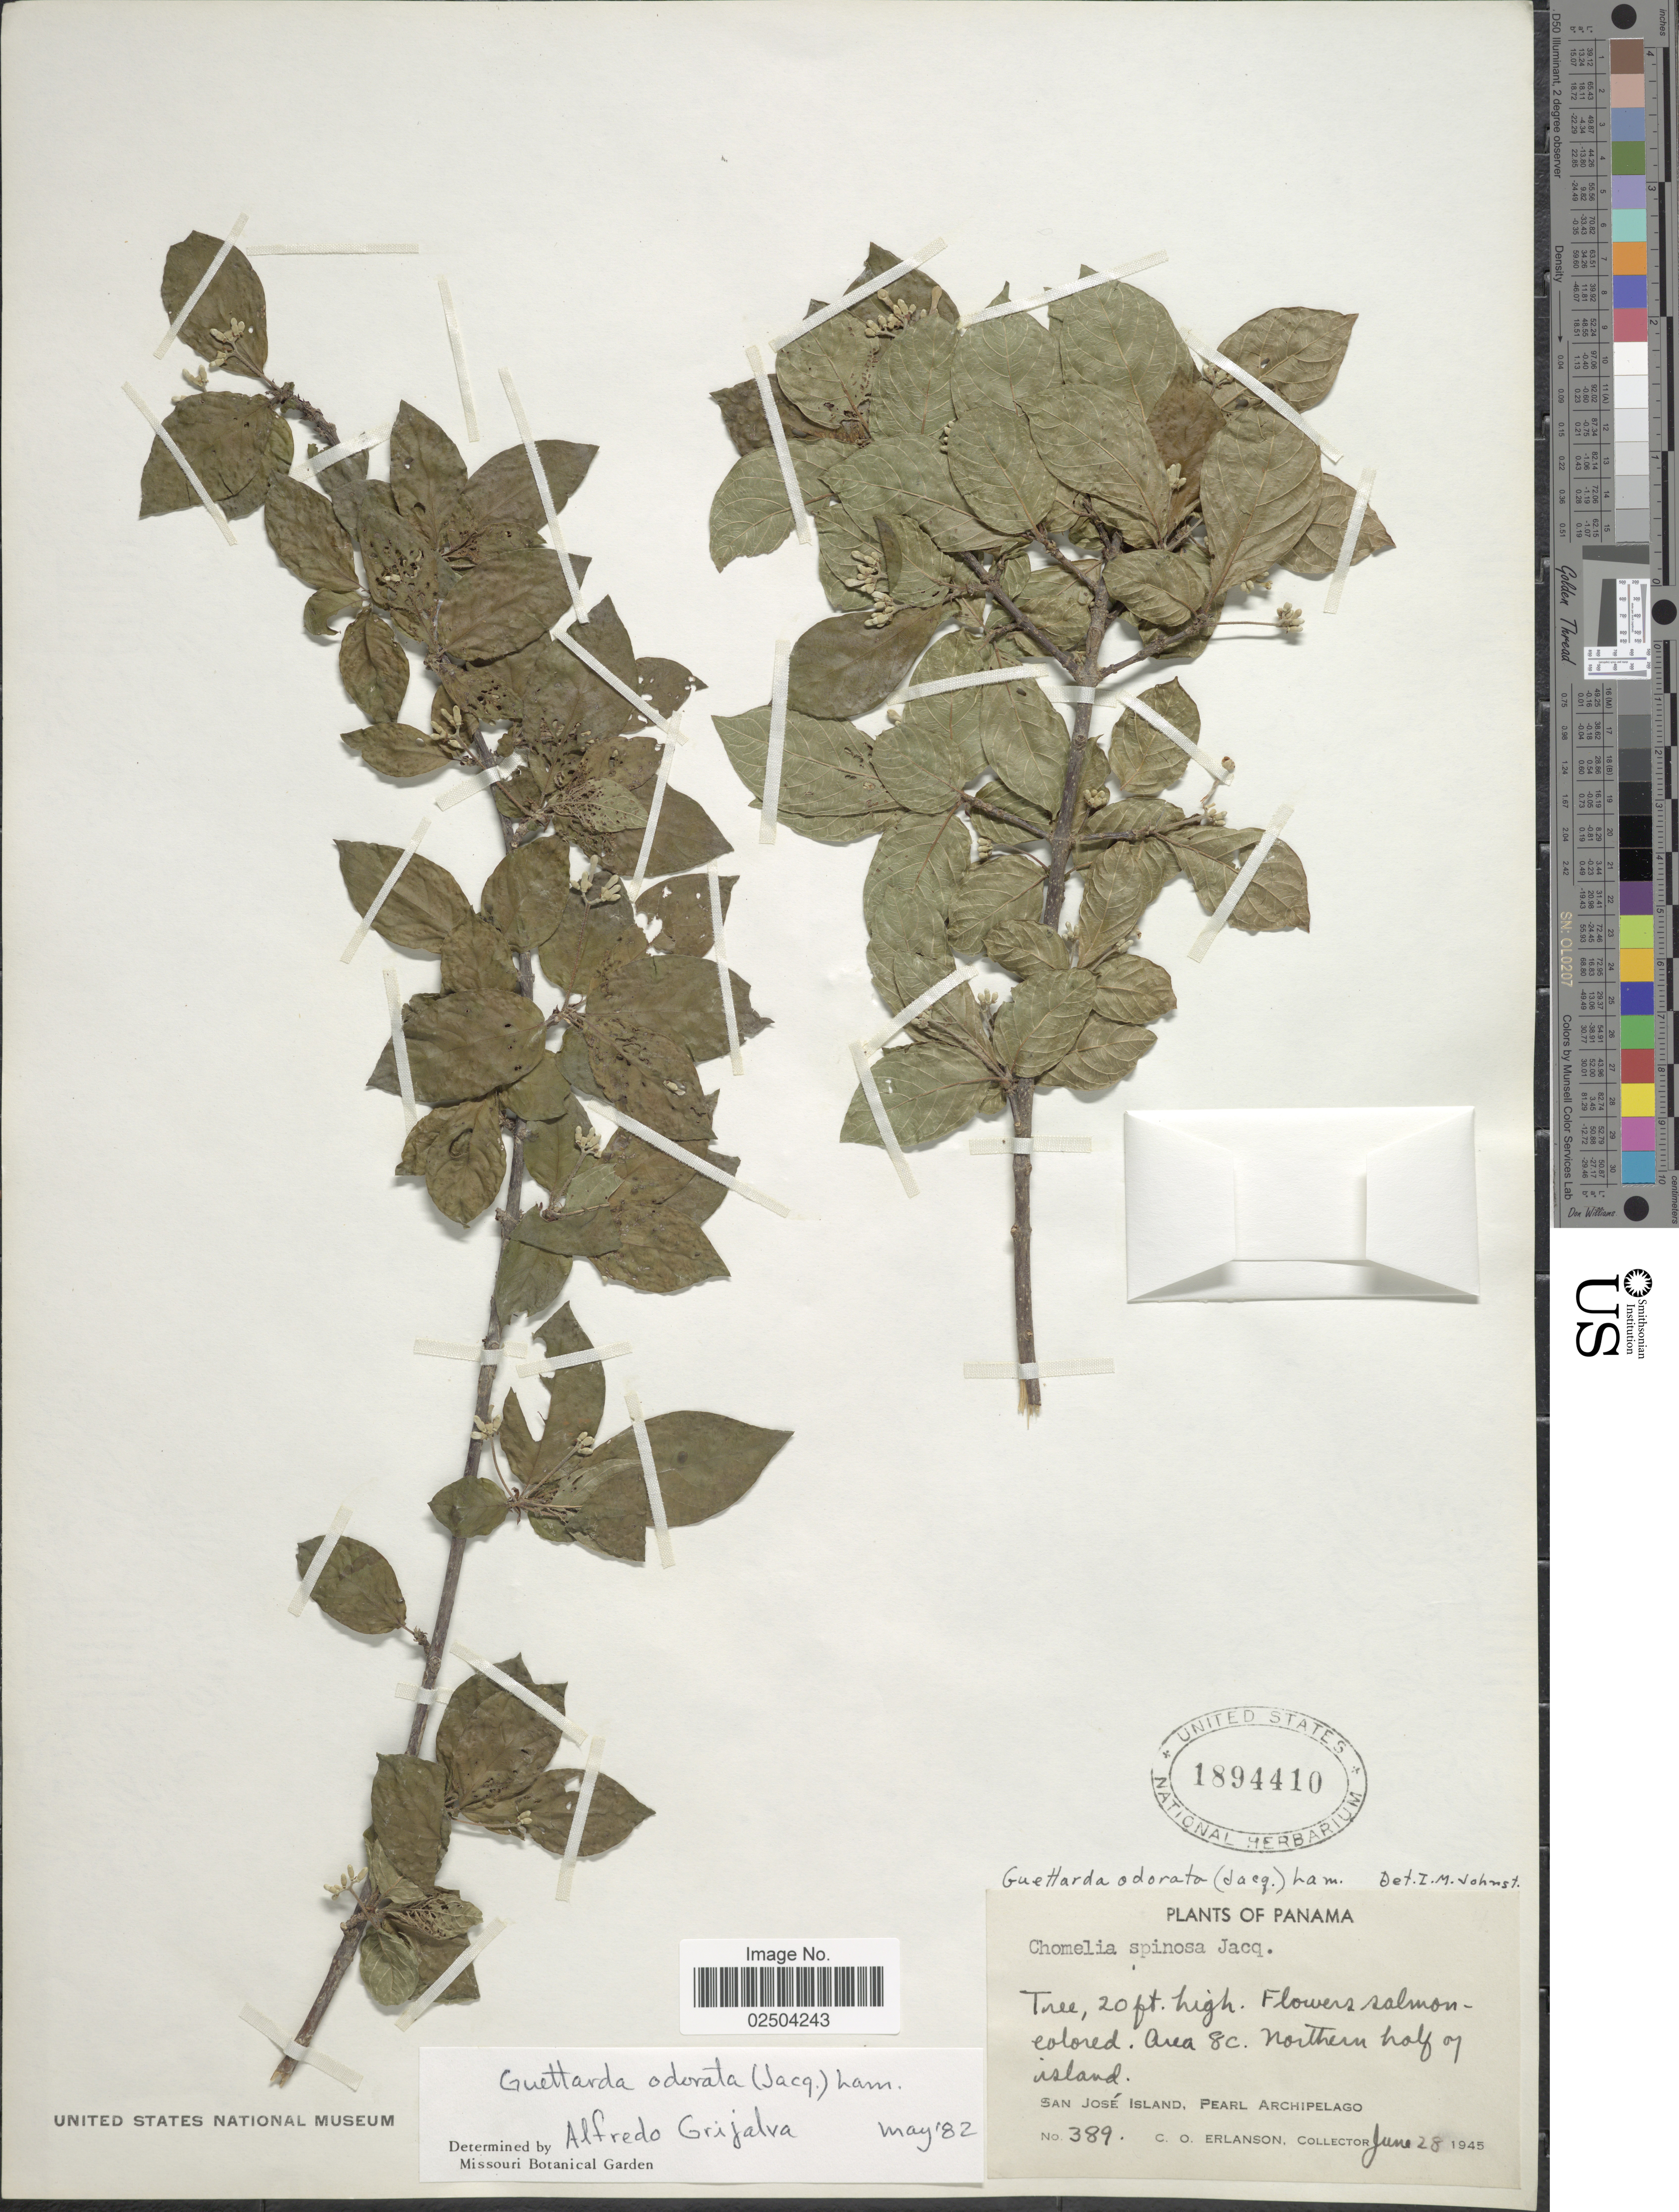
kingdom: Plantae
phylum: Tracheophyta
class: Magnoliopsida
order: Gentianales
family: Rubiaceae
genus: Guettarda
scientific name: Guettarda odorata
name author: (Jacq.) Lam.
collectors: C. O. Erlanson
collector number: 389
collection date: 1945-06-28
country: Panama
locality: San Jose Island, Pearl Archipelago, area 8C, Northern half of Island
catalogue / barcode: US 1894410